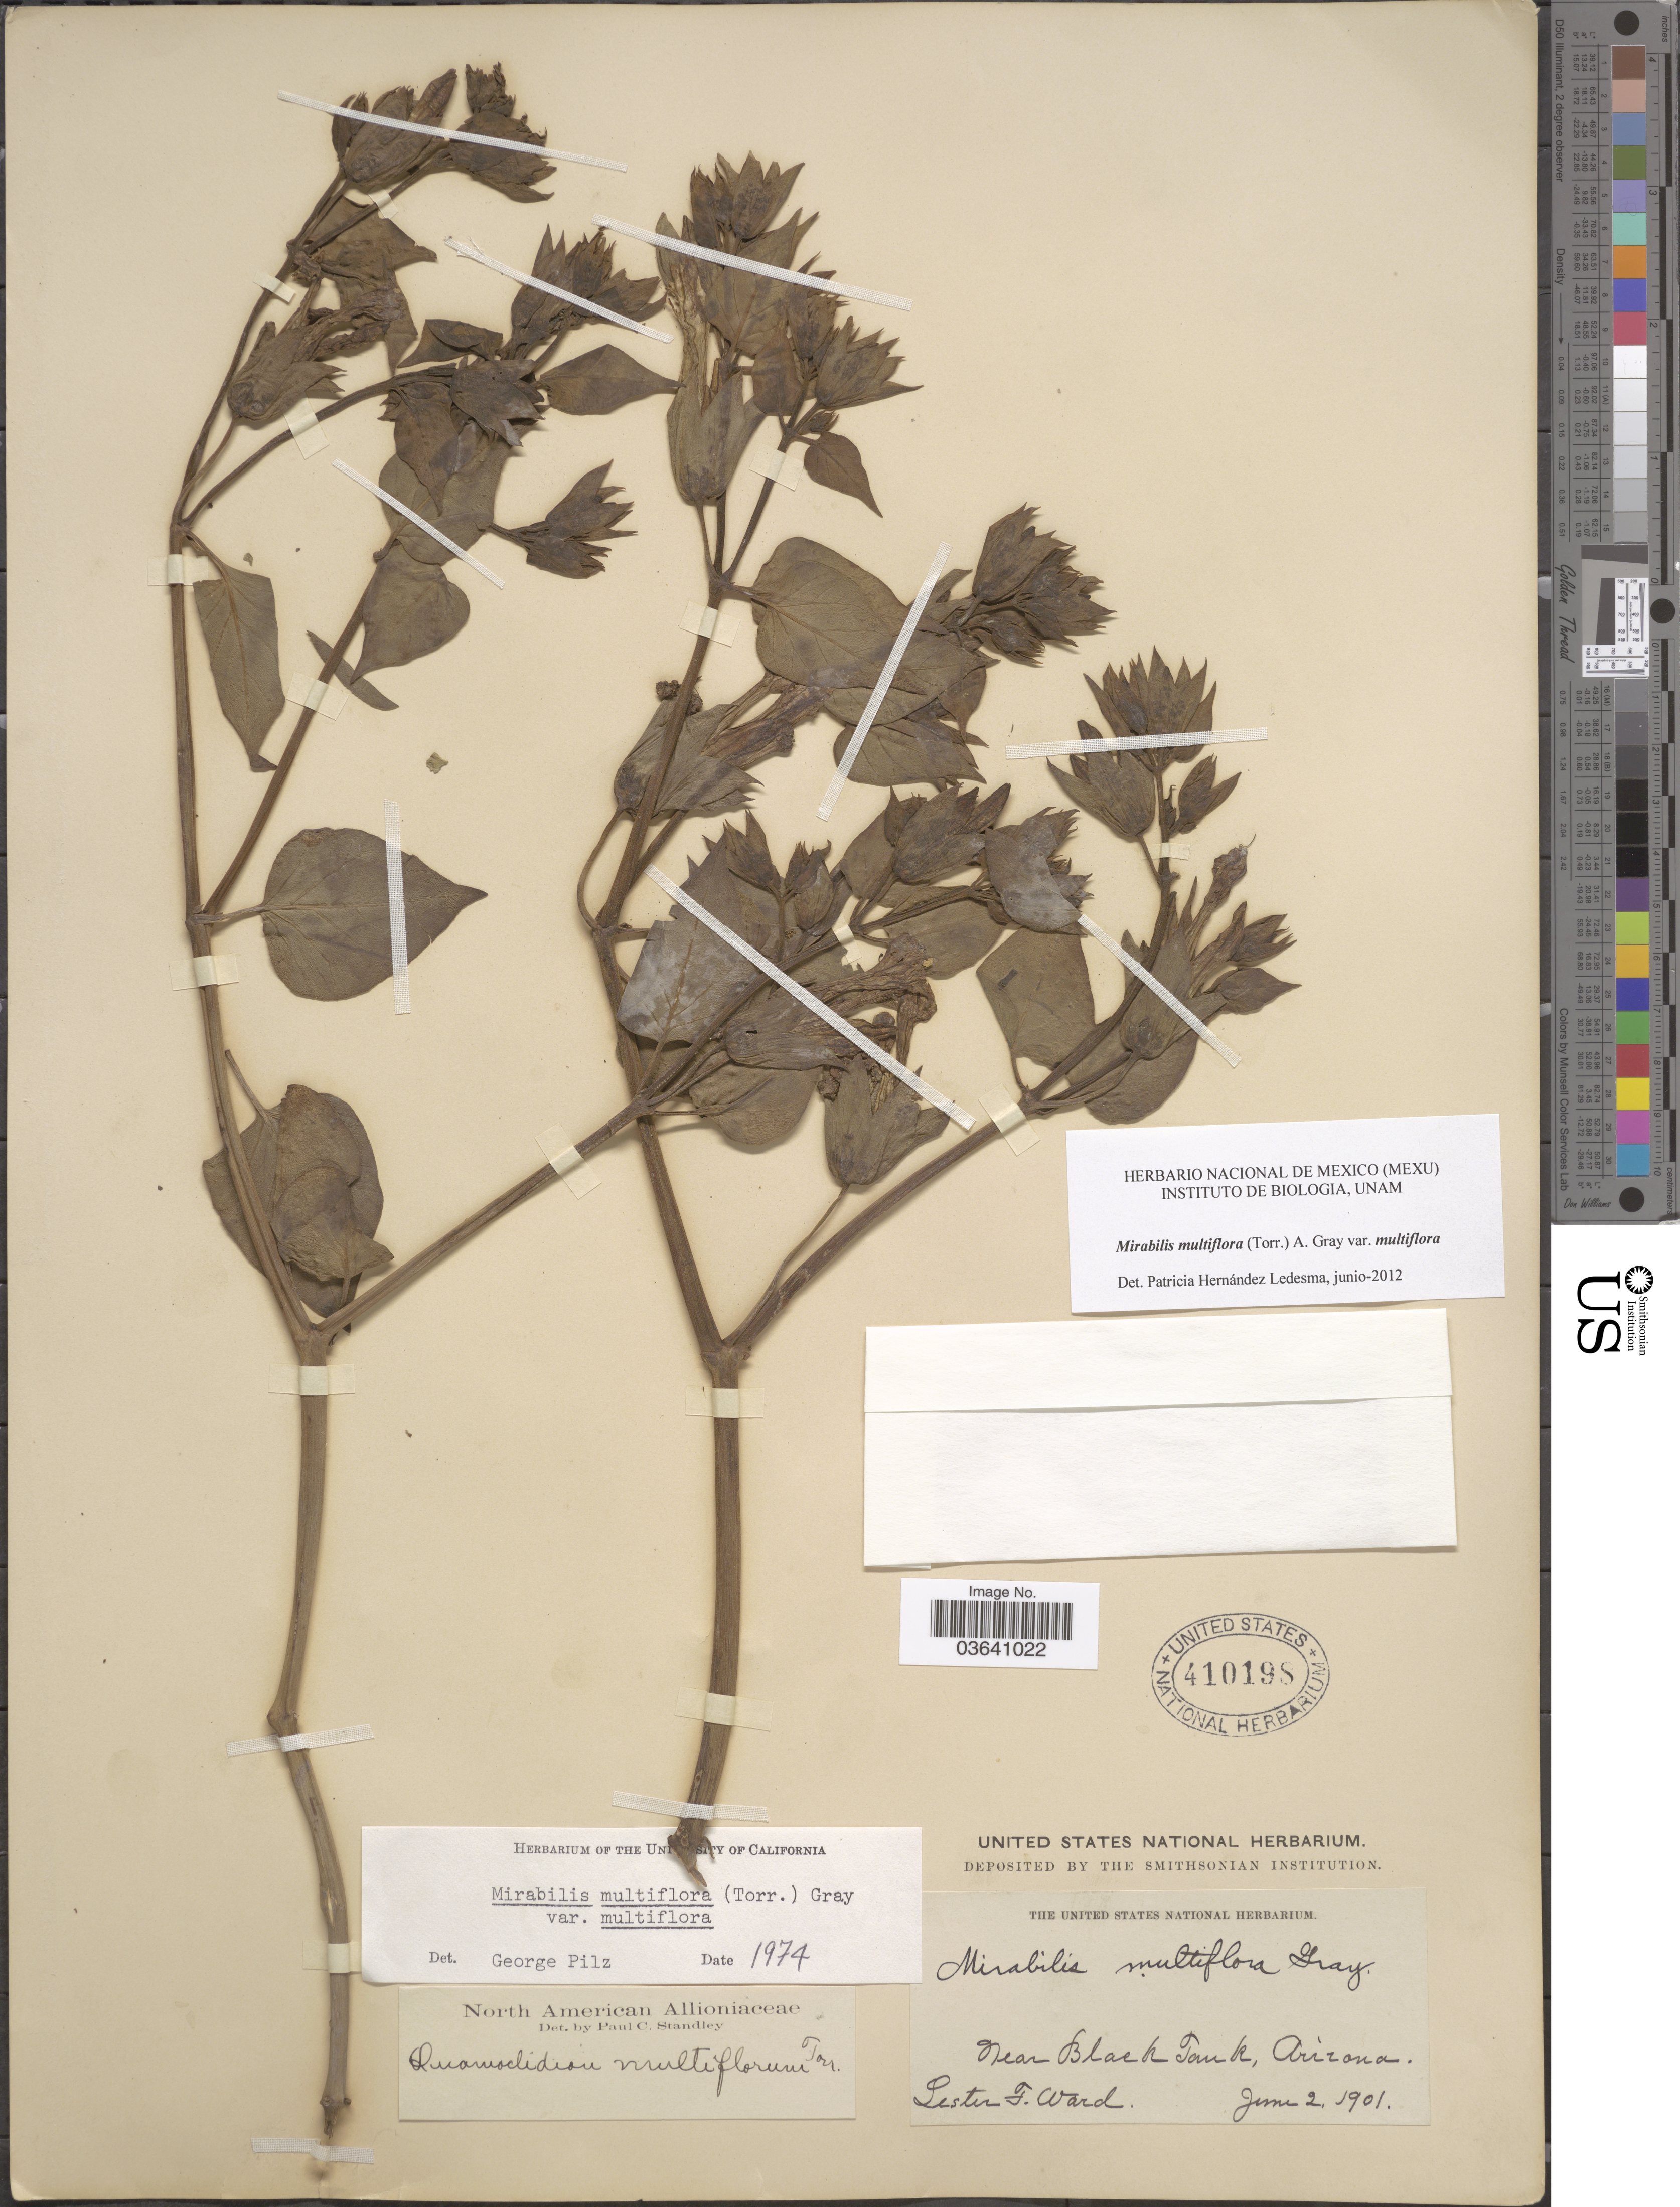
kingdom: Plantae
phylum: Tracheophyta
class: Magnoliopsida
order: Caryophyllales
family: Nyctaginaceae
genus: Mirabilis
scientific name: Mirabilis multiflora var. multiflora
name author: (Torr.) A. Gray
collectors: L. F. Ward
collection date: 1901-06-02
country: United States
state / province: Arizona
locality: Near Black Tank.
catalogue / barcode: US 410198